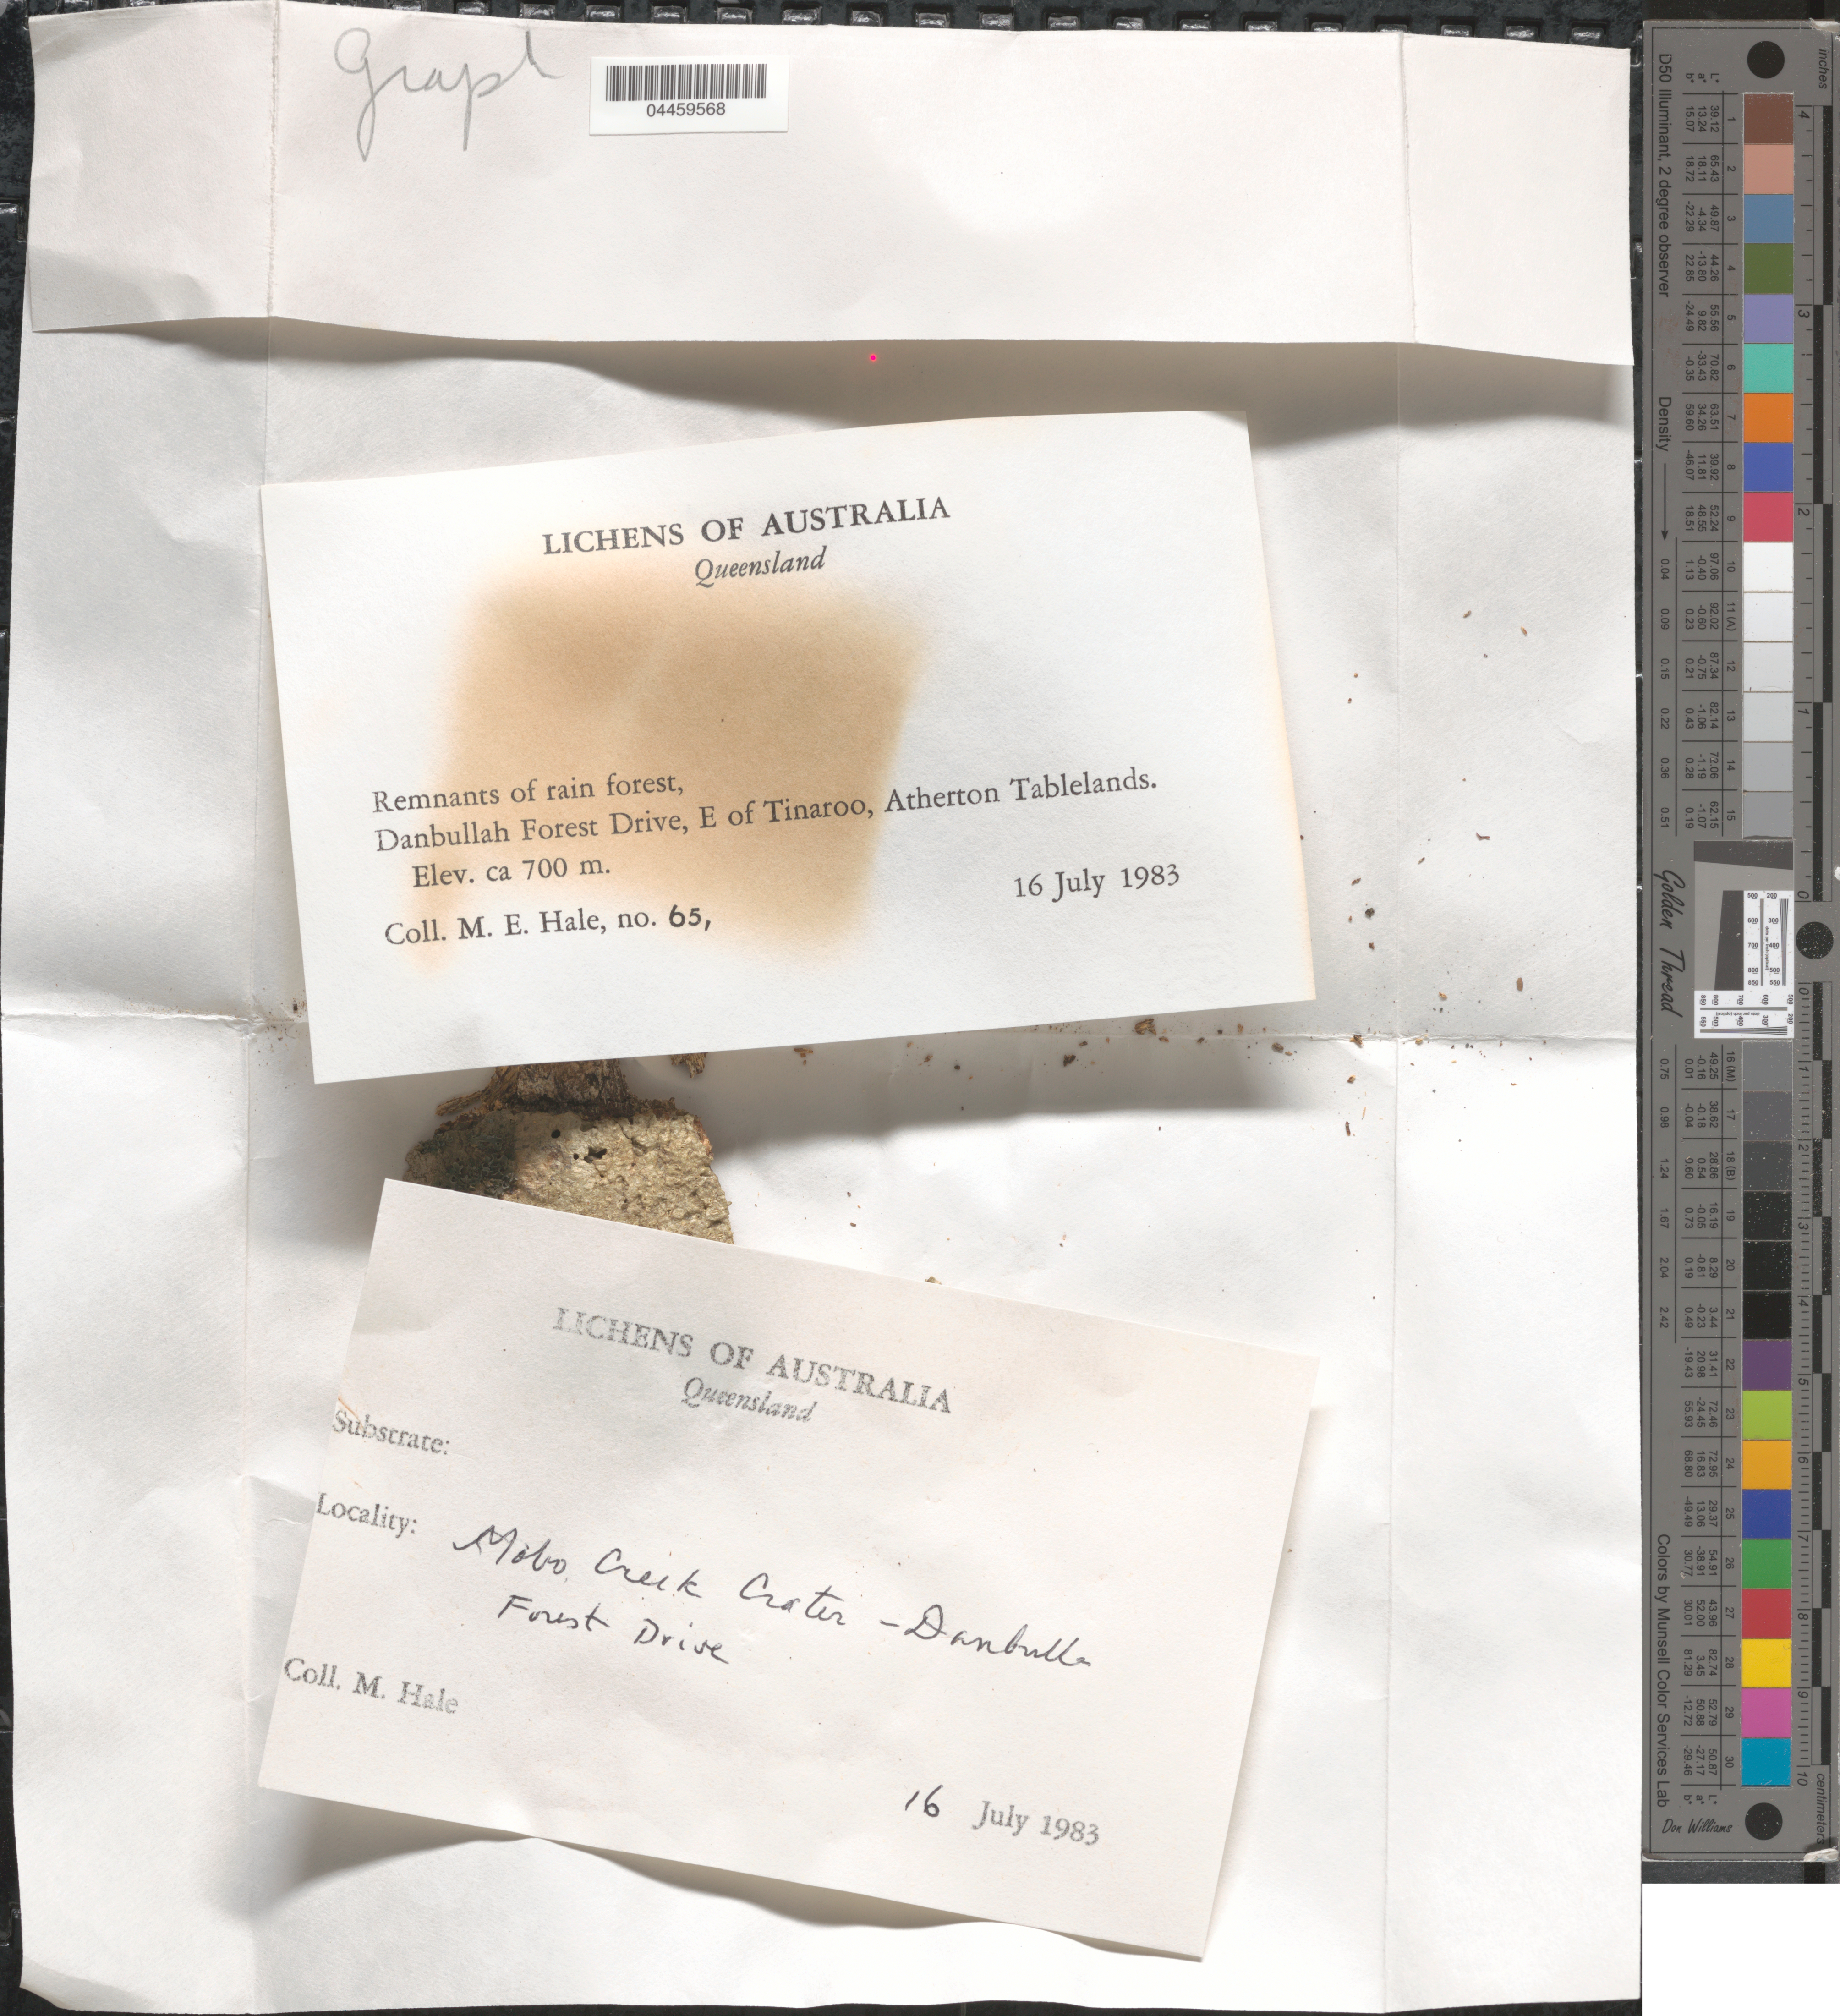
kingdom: Fungi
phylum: Ascomycota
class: Lecanoromycetes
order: Ostropales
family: Graphidaceae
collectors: M. Hale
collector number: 65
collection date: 1983-07-16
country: Australia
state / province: Queensland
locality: Remnants of rain forest, Dambullah Forest Drive, E of Tinaroo, Atherton Tablelands.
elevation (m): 700